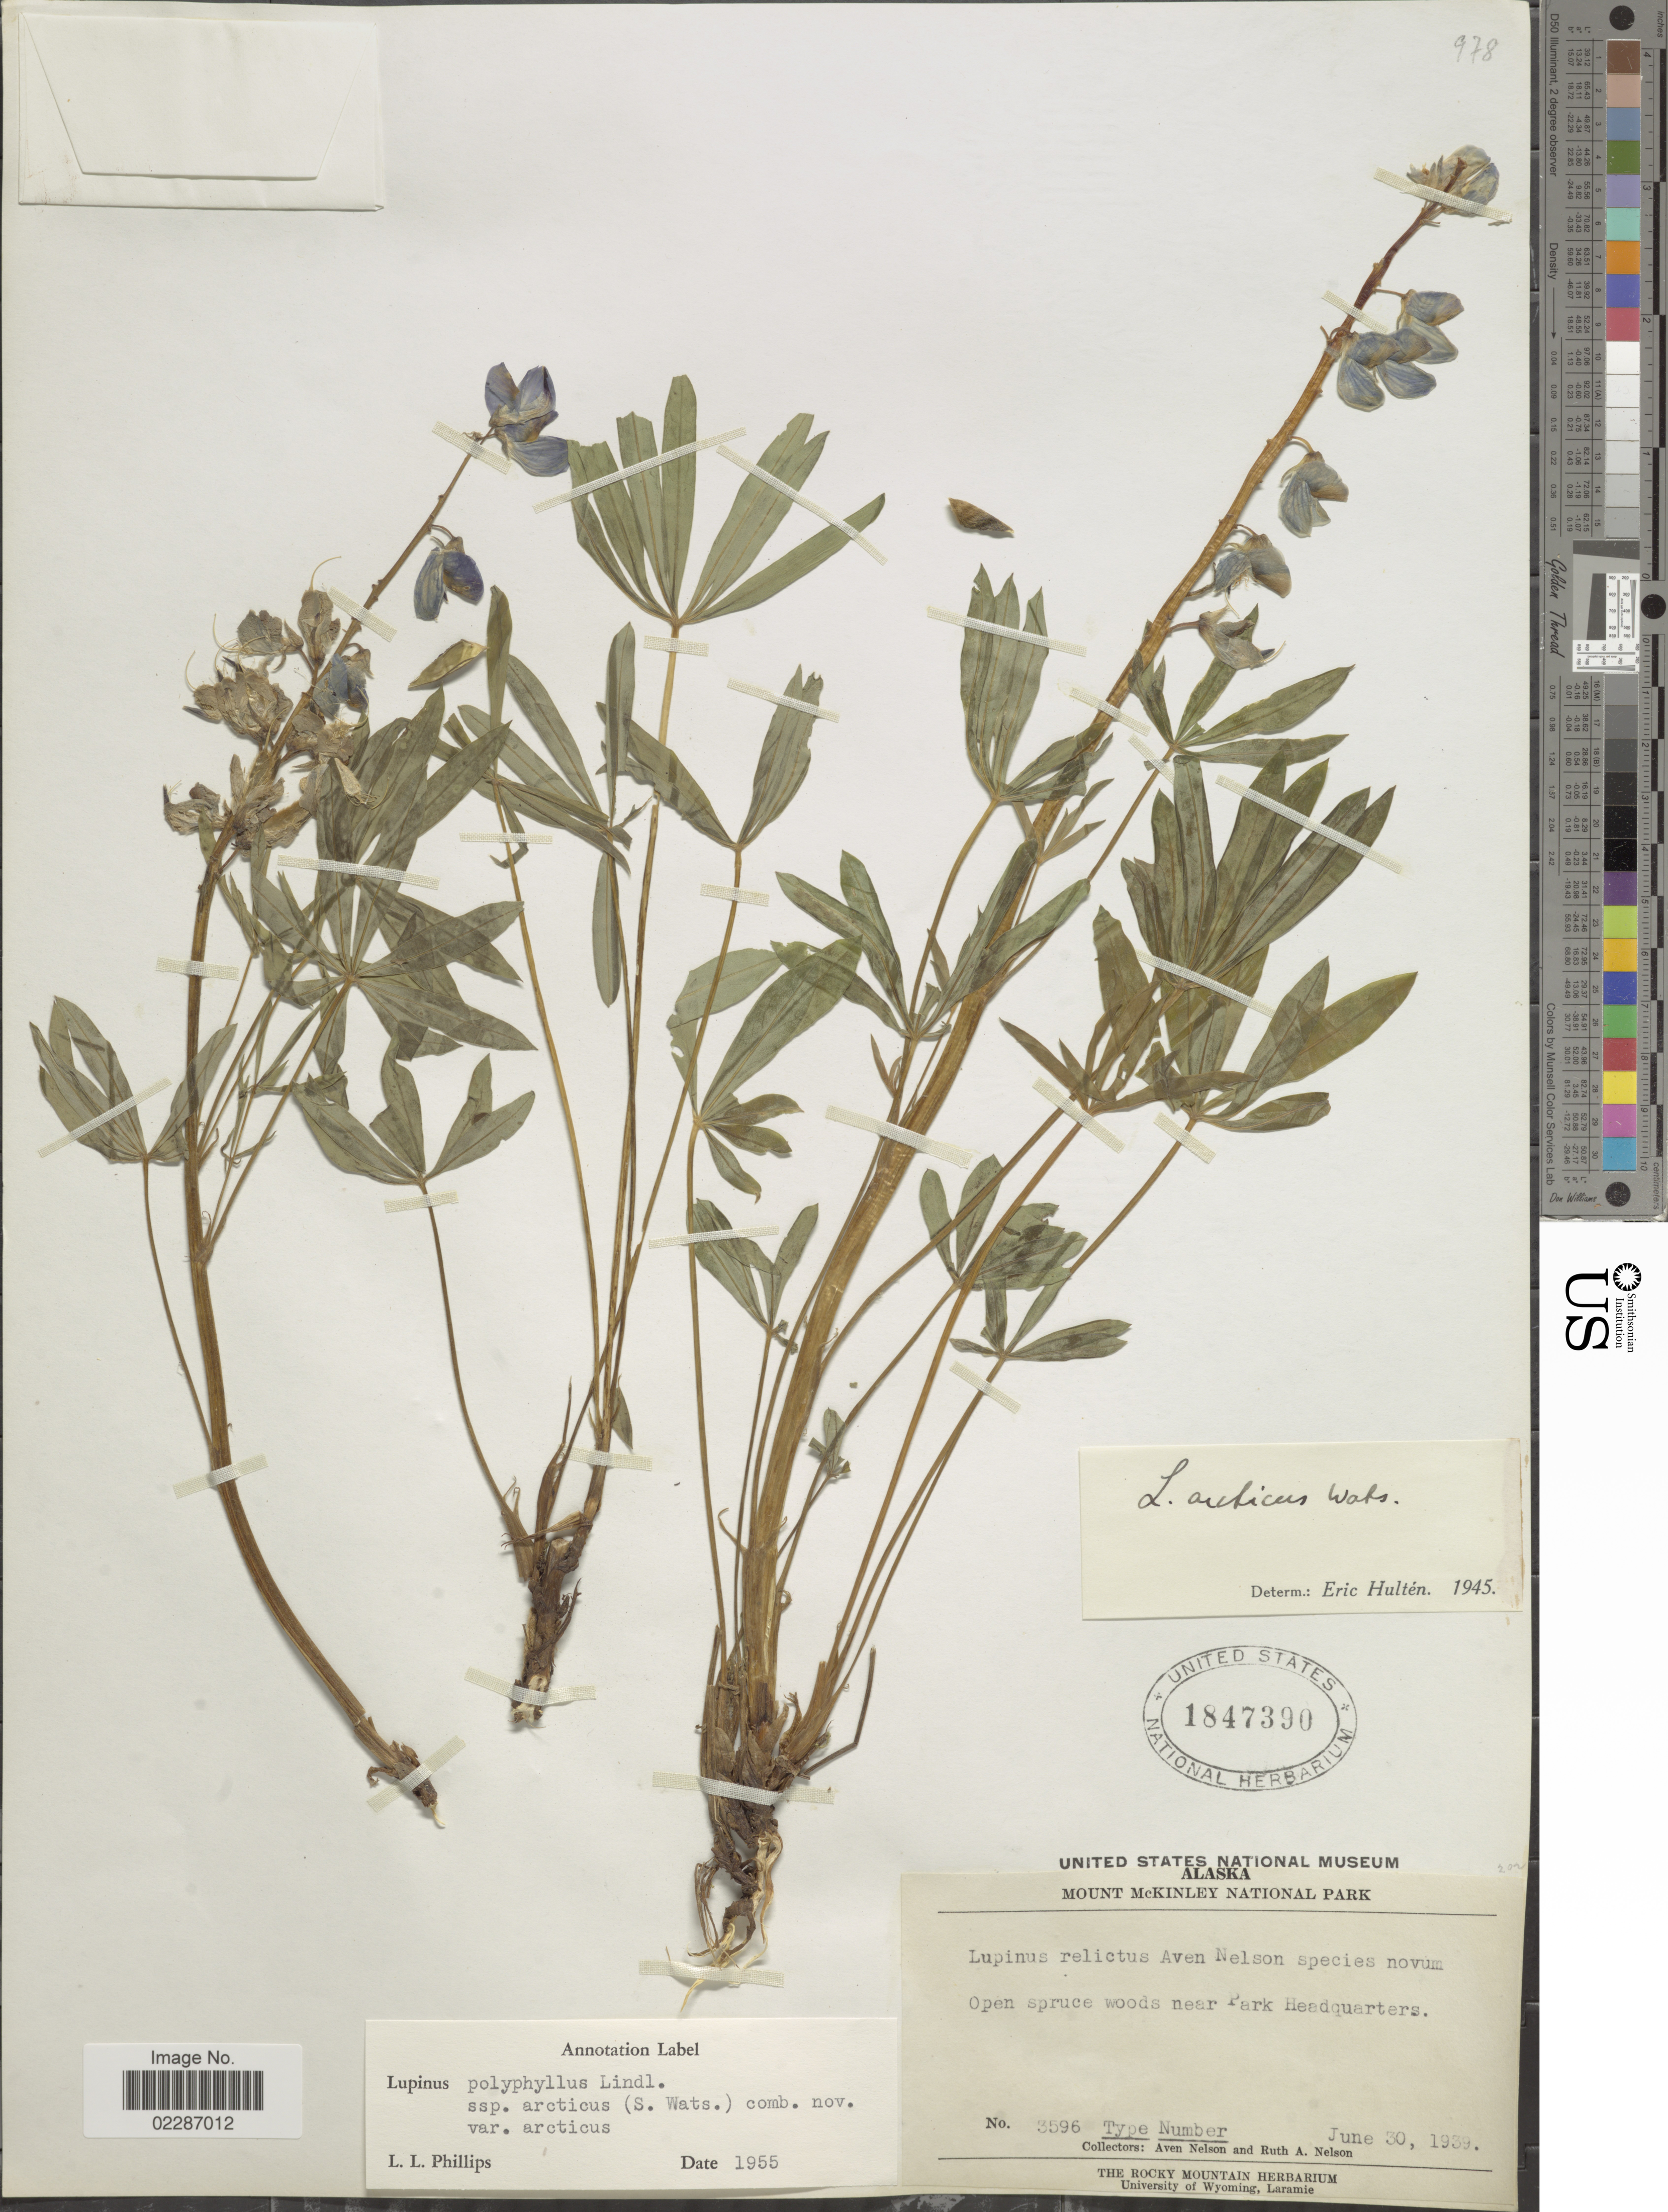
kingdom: Plantae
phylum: Tracheophyta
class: Magnoliopsida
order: Fabales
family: Fabaceae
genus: Lupinus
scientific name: Lupinus arcticus subsp. arcticus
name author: S. Watson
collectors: A. Nelson & R. A. Nelson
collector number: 3596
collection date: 1939-06-30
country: United States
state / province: Alaska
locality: Mount McKinley National Park, Open spruce woods near Park Headquarters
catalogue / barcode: US 1847390